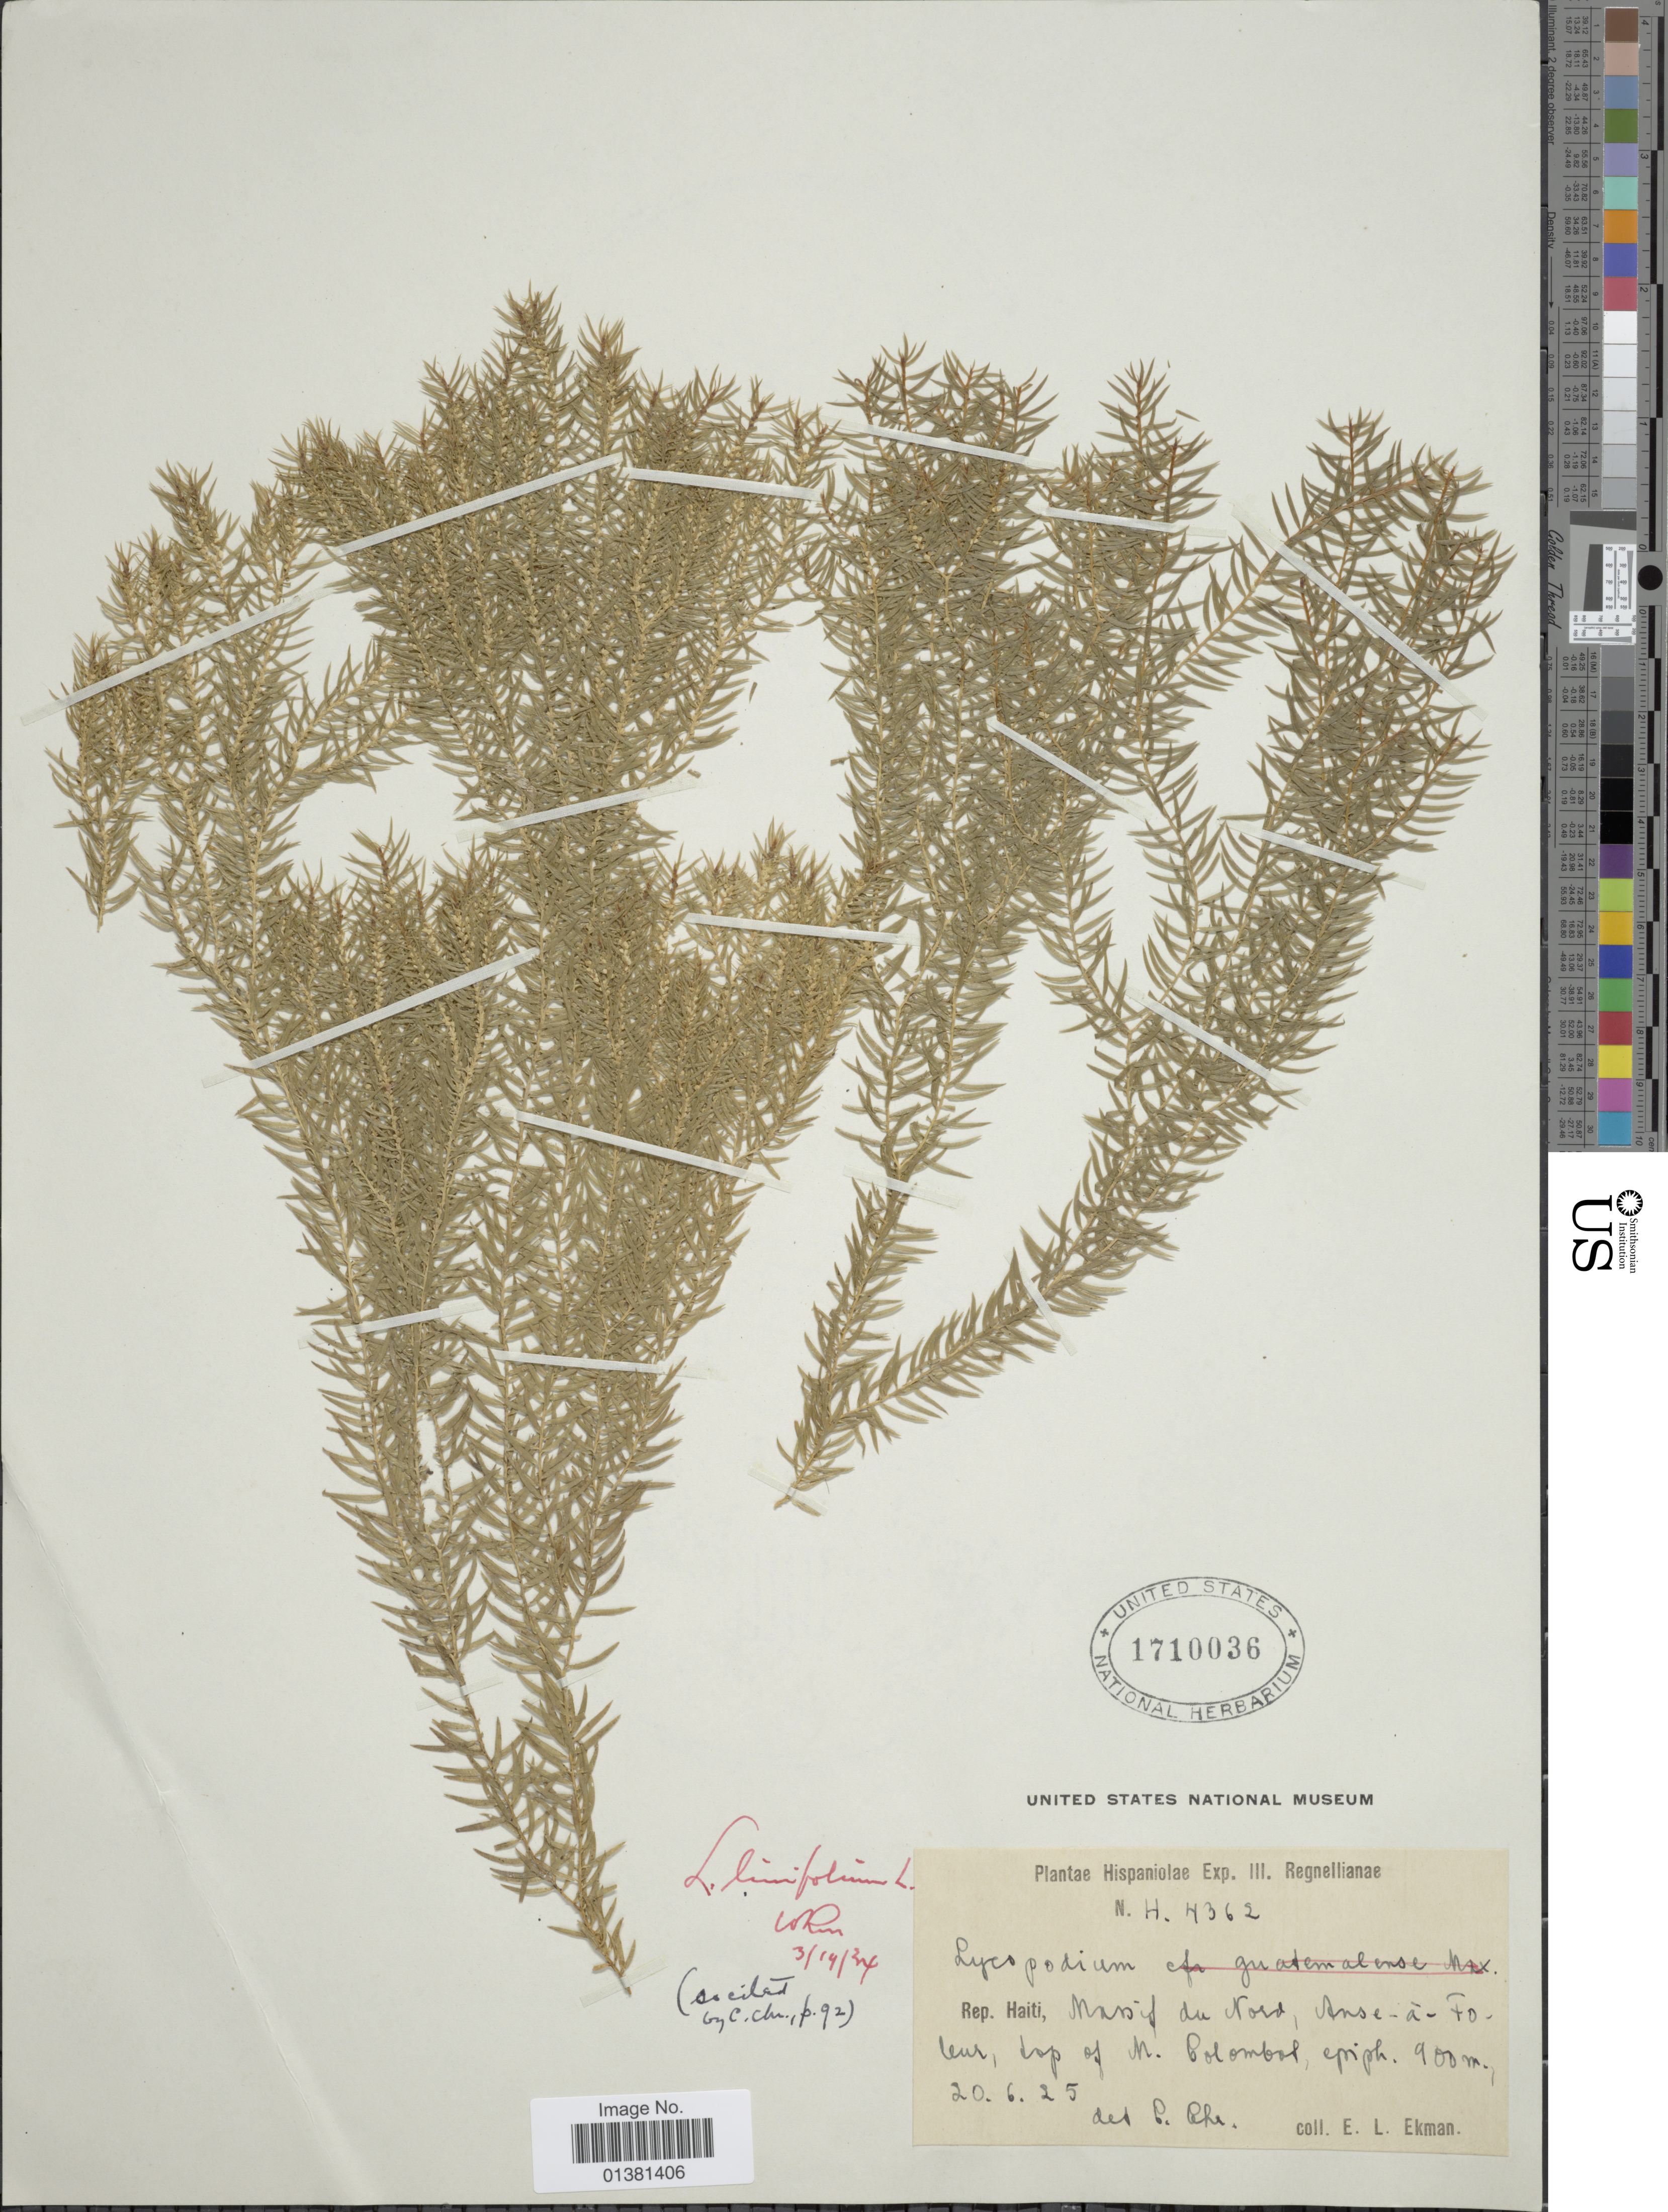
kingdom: Plantae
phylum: Tracheophyta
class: Lycopodiopsida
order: Lycopodiales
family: Lycopodiaceae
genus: Phlegmariurus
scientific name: Phlegmariurus linifolius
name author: (L.) B. Øllg.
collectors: E. L. Ekman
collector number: H4362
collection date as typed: Transcribed d/m/y: 20/6/25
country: Haiti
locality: Massif du Nord, Anse-á-Foleur, top of N. Colombol.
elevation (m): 900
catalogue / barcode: US 1710036